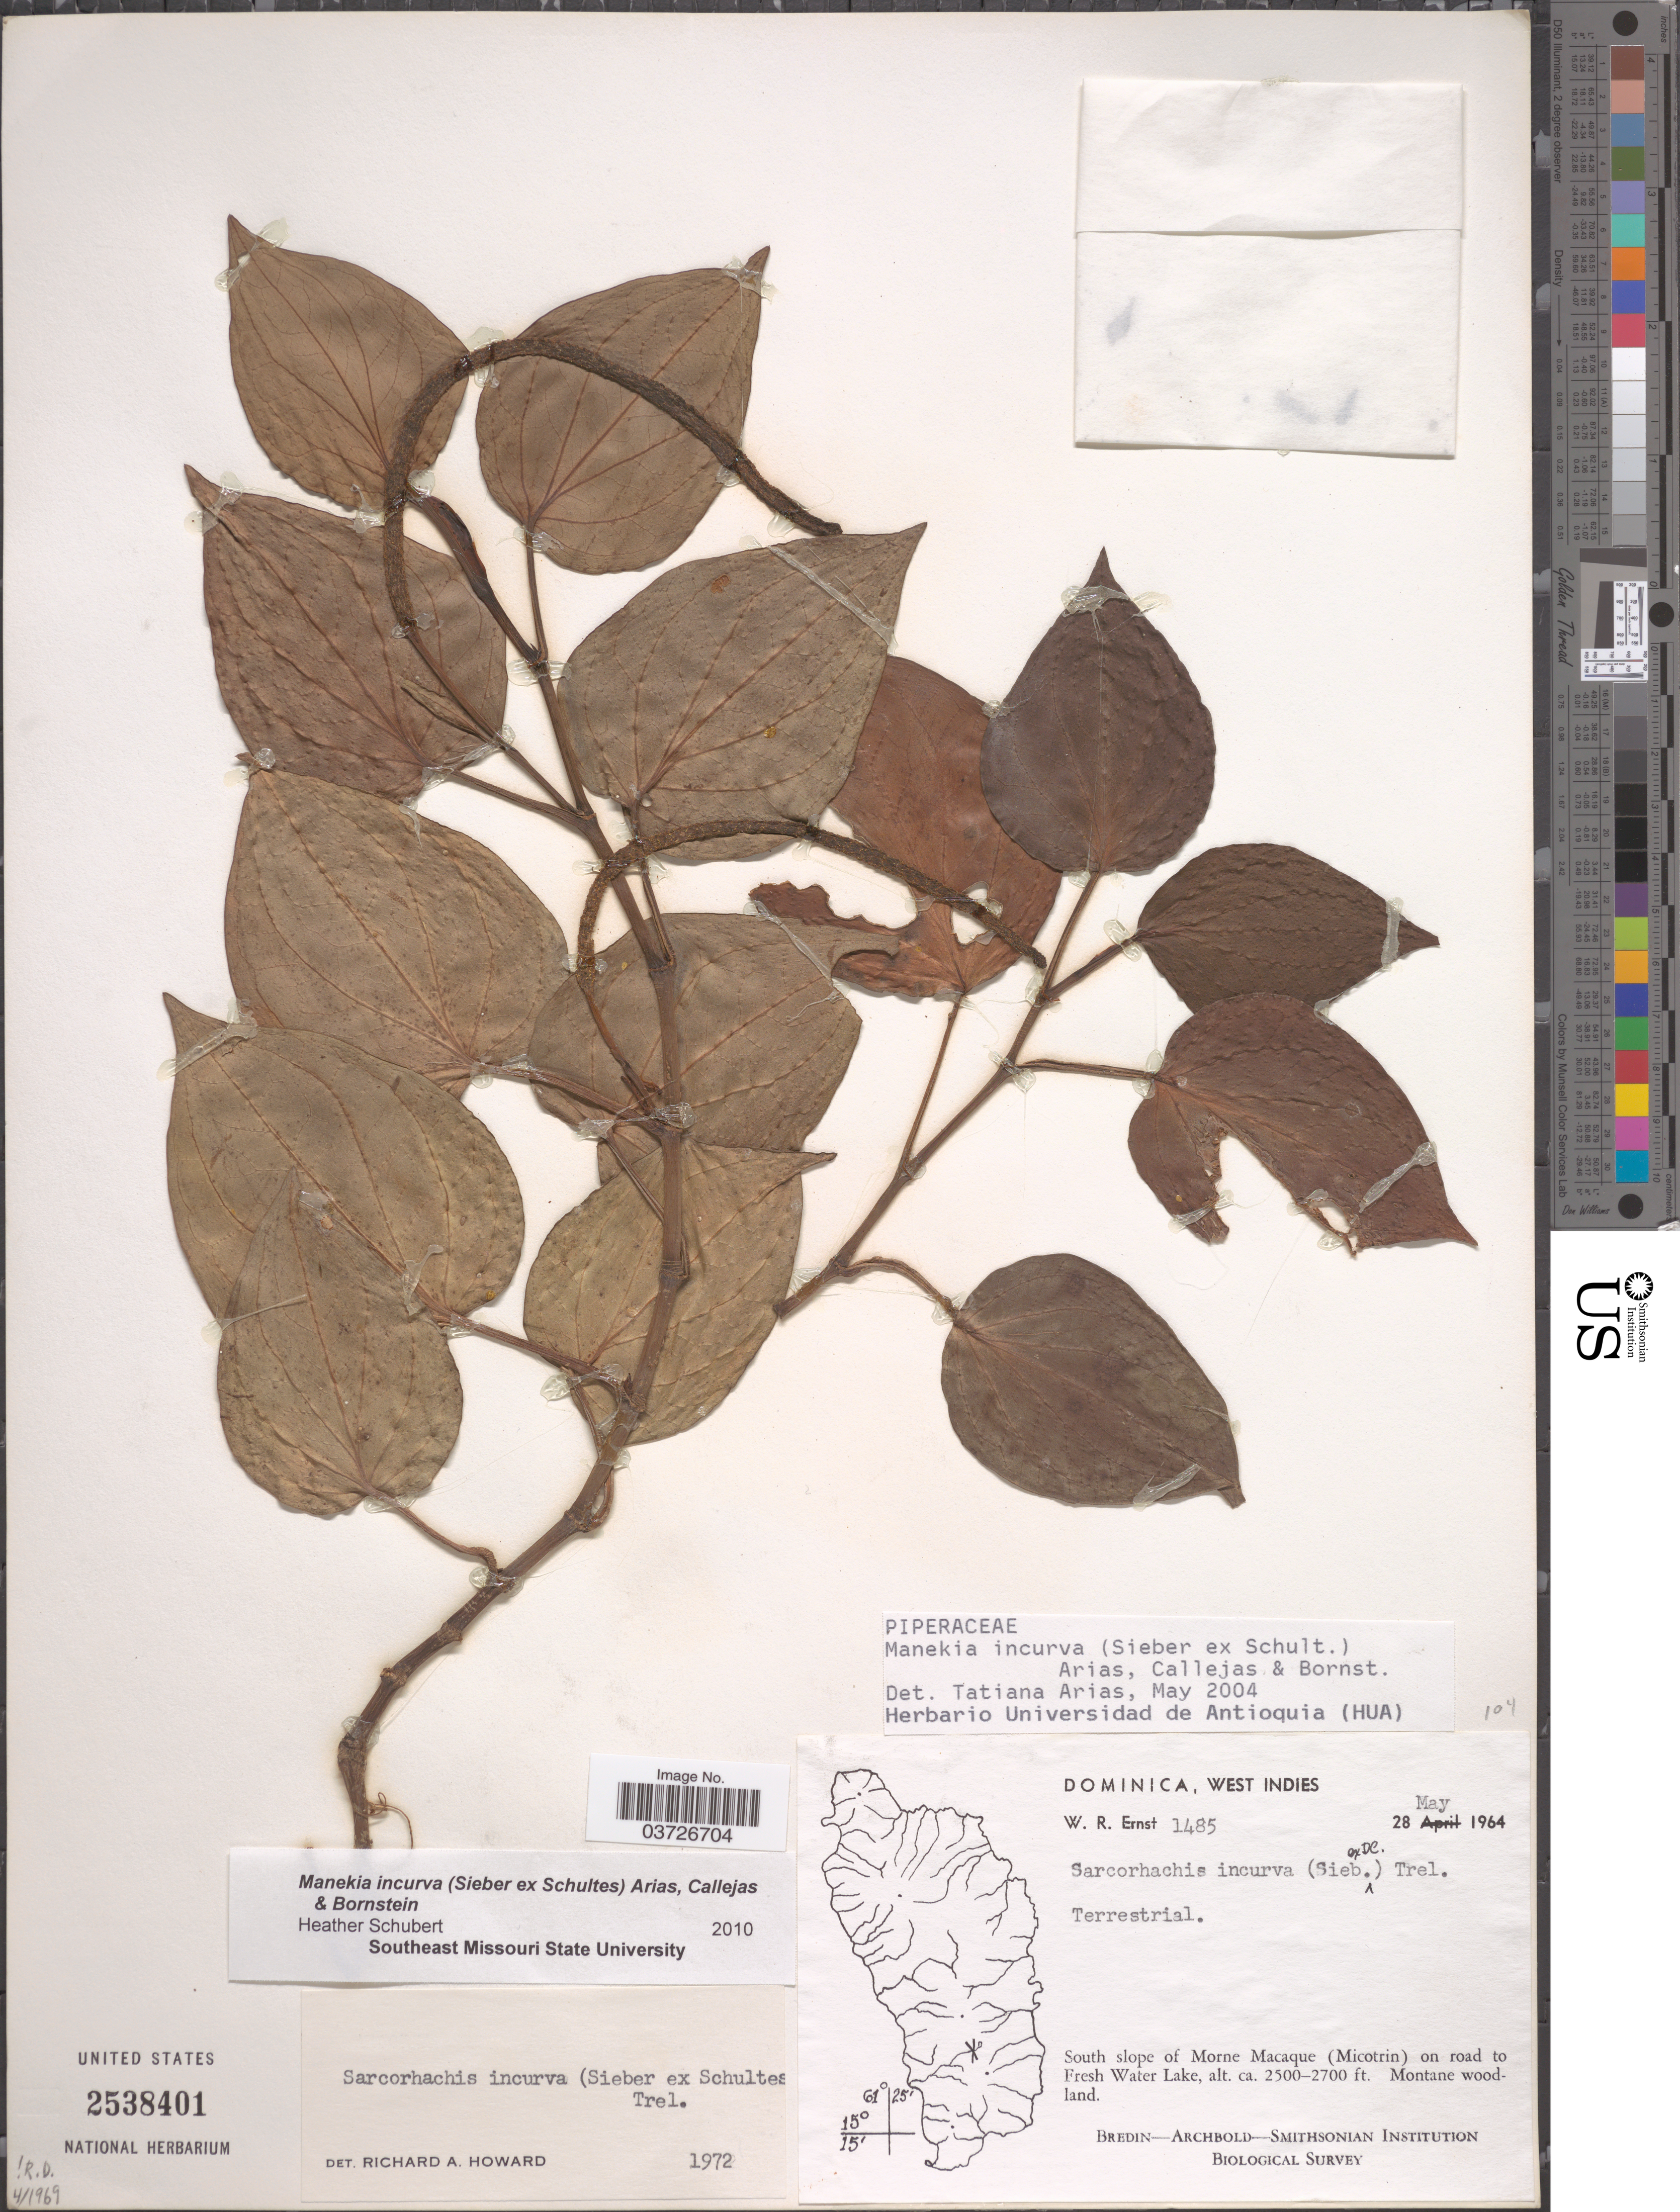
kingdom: Plantae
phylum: Tracheophyta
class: Magnoliopsida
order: Piperales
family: Piperaceae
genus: Manekia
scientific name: Manekia incurva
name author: (Sieber ex Schult.) T. Arias et al.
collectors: W. R. Ernst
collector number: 1485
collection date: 1964-05-28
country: Dominica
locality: West Indies. South slope of Morne Macaque (Micotrin) on road to Fresh Water Lake.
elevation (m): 762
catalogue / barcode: US 2538401